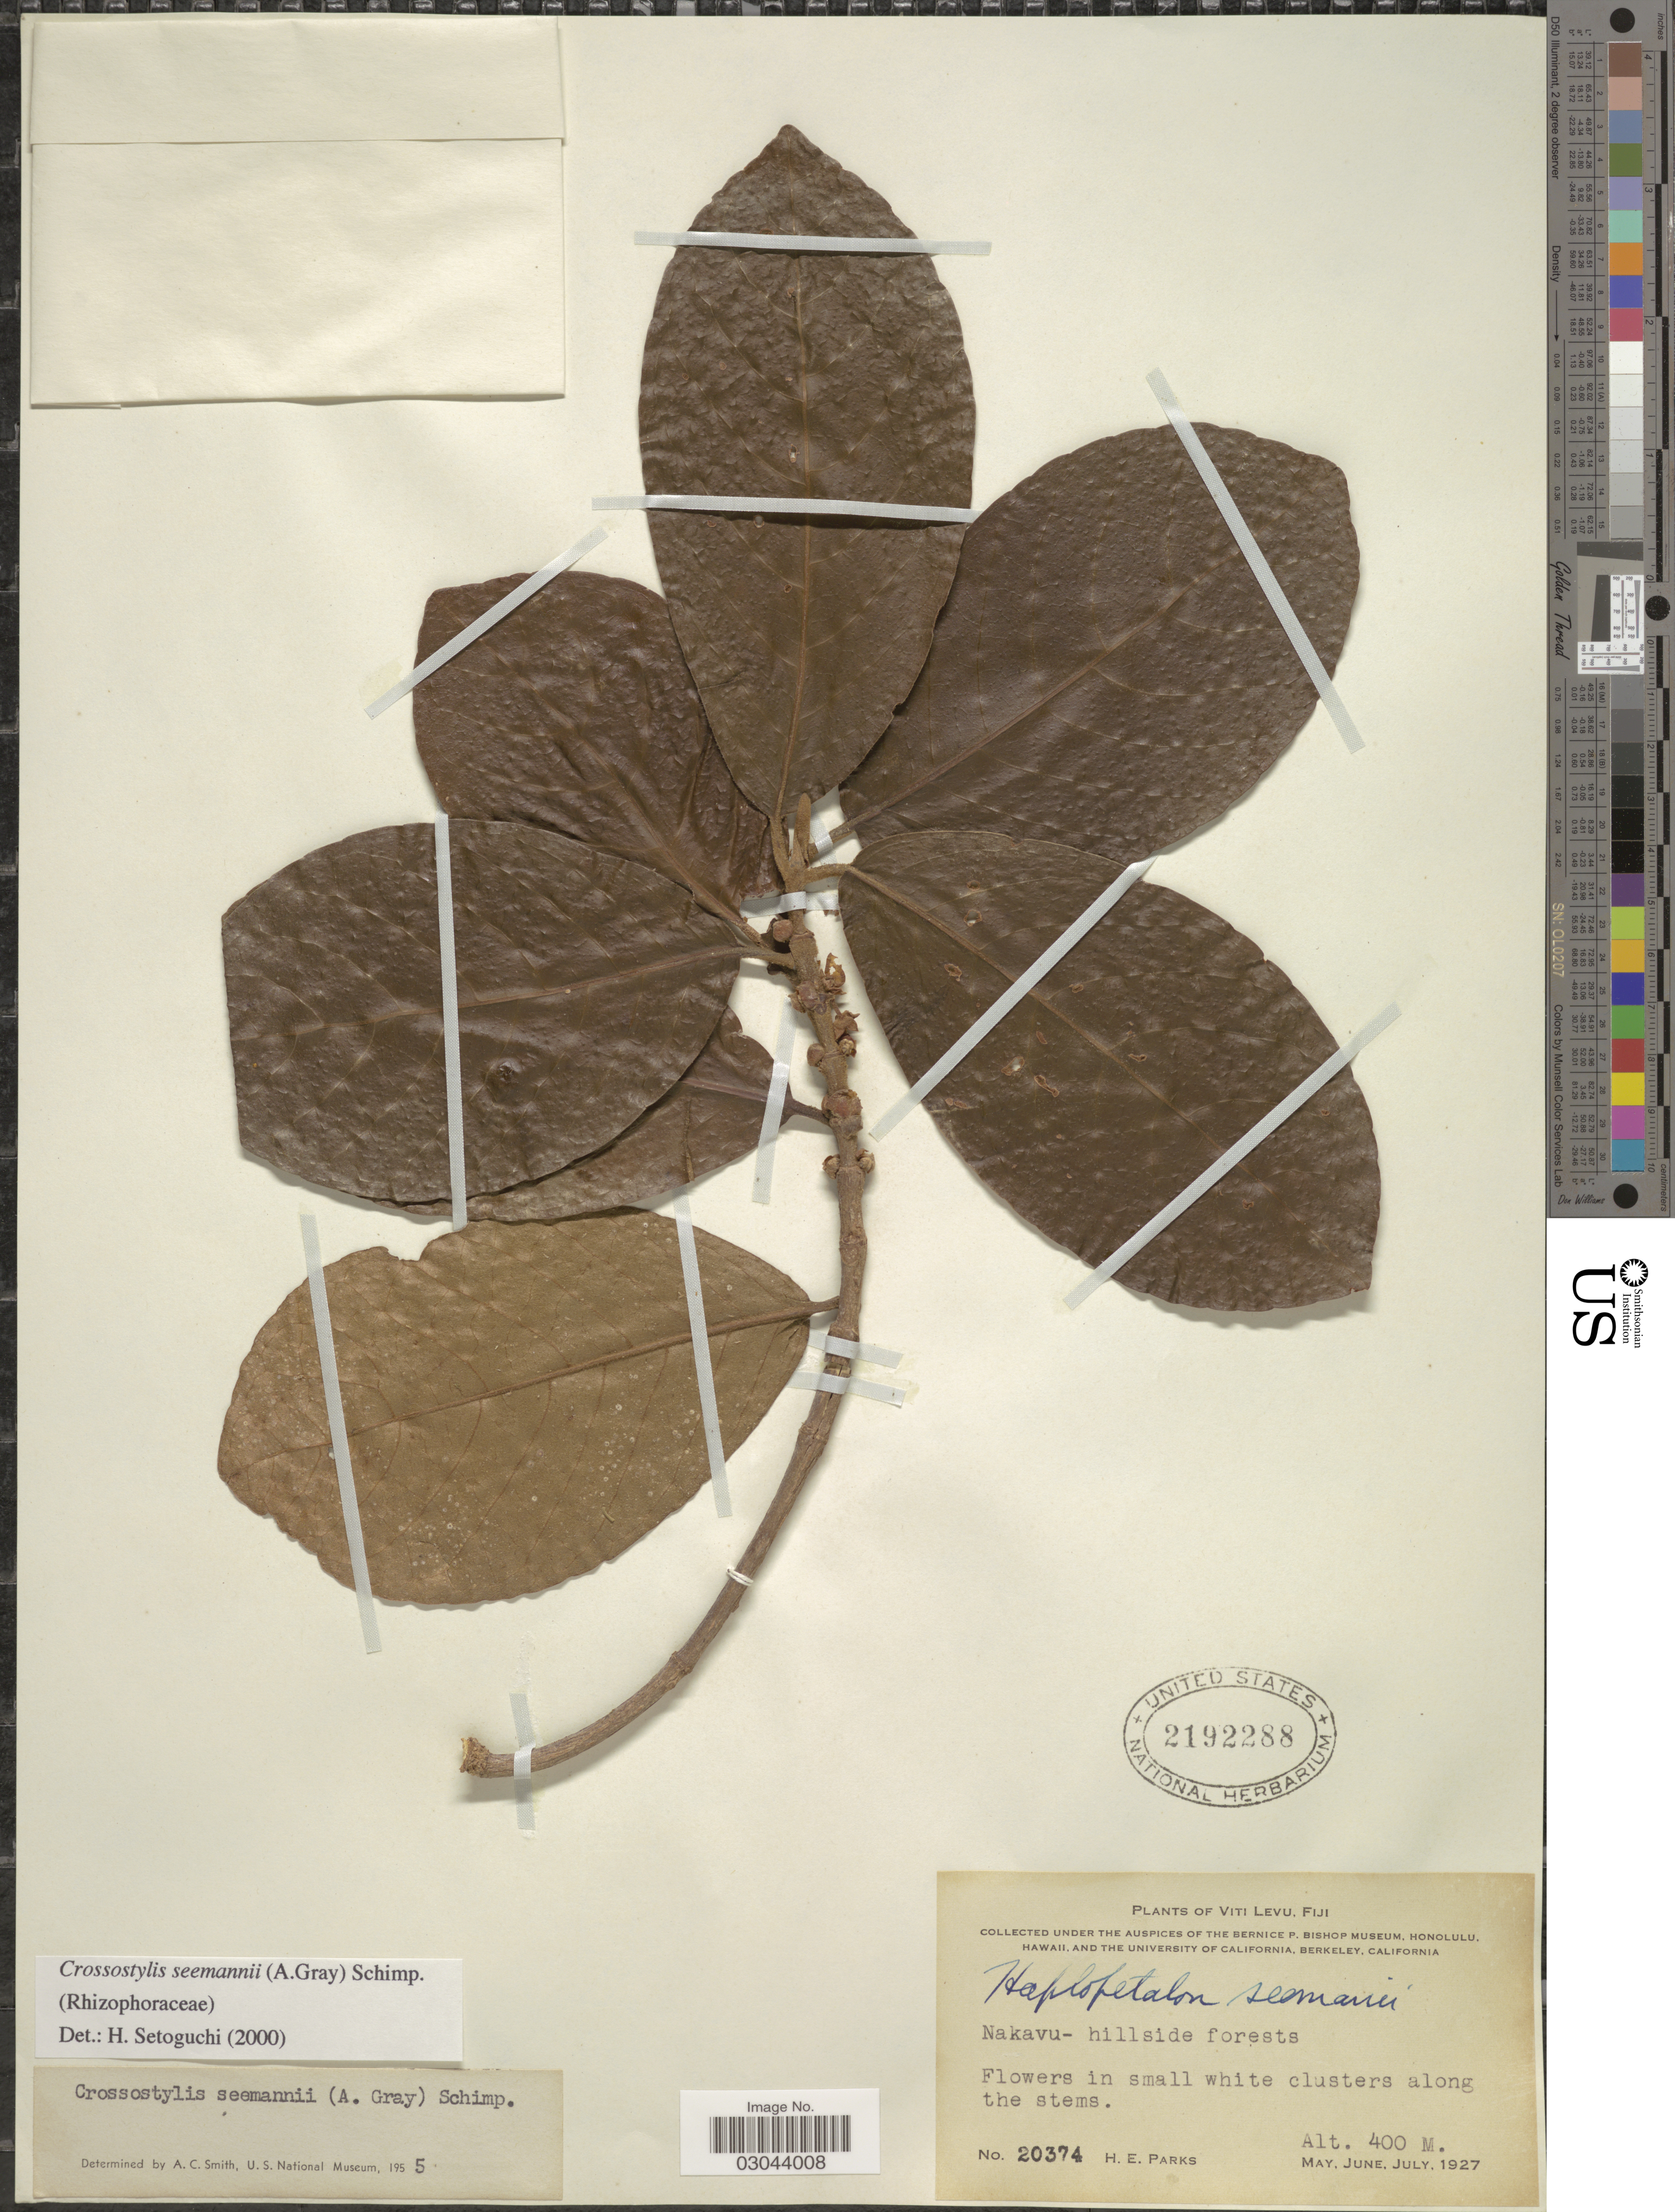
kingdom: Plantae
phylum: Tracheophyta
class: Magnoliopsida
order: Malpighiales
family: Rhizophoraceae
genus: Crossostylis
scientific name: Crossostylis seemannii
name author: (A. Gray) A. Schimp.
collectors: H. E. Parks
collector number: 20374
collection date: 1927-05/1927-07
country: Fiji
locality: Viti Levu. Nakavu.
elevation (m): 400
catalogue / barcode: US 2192288